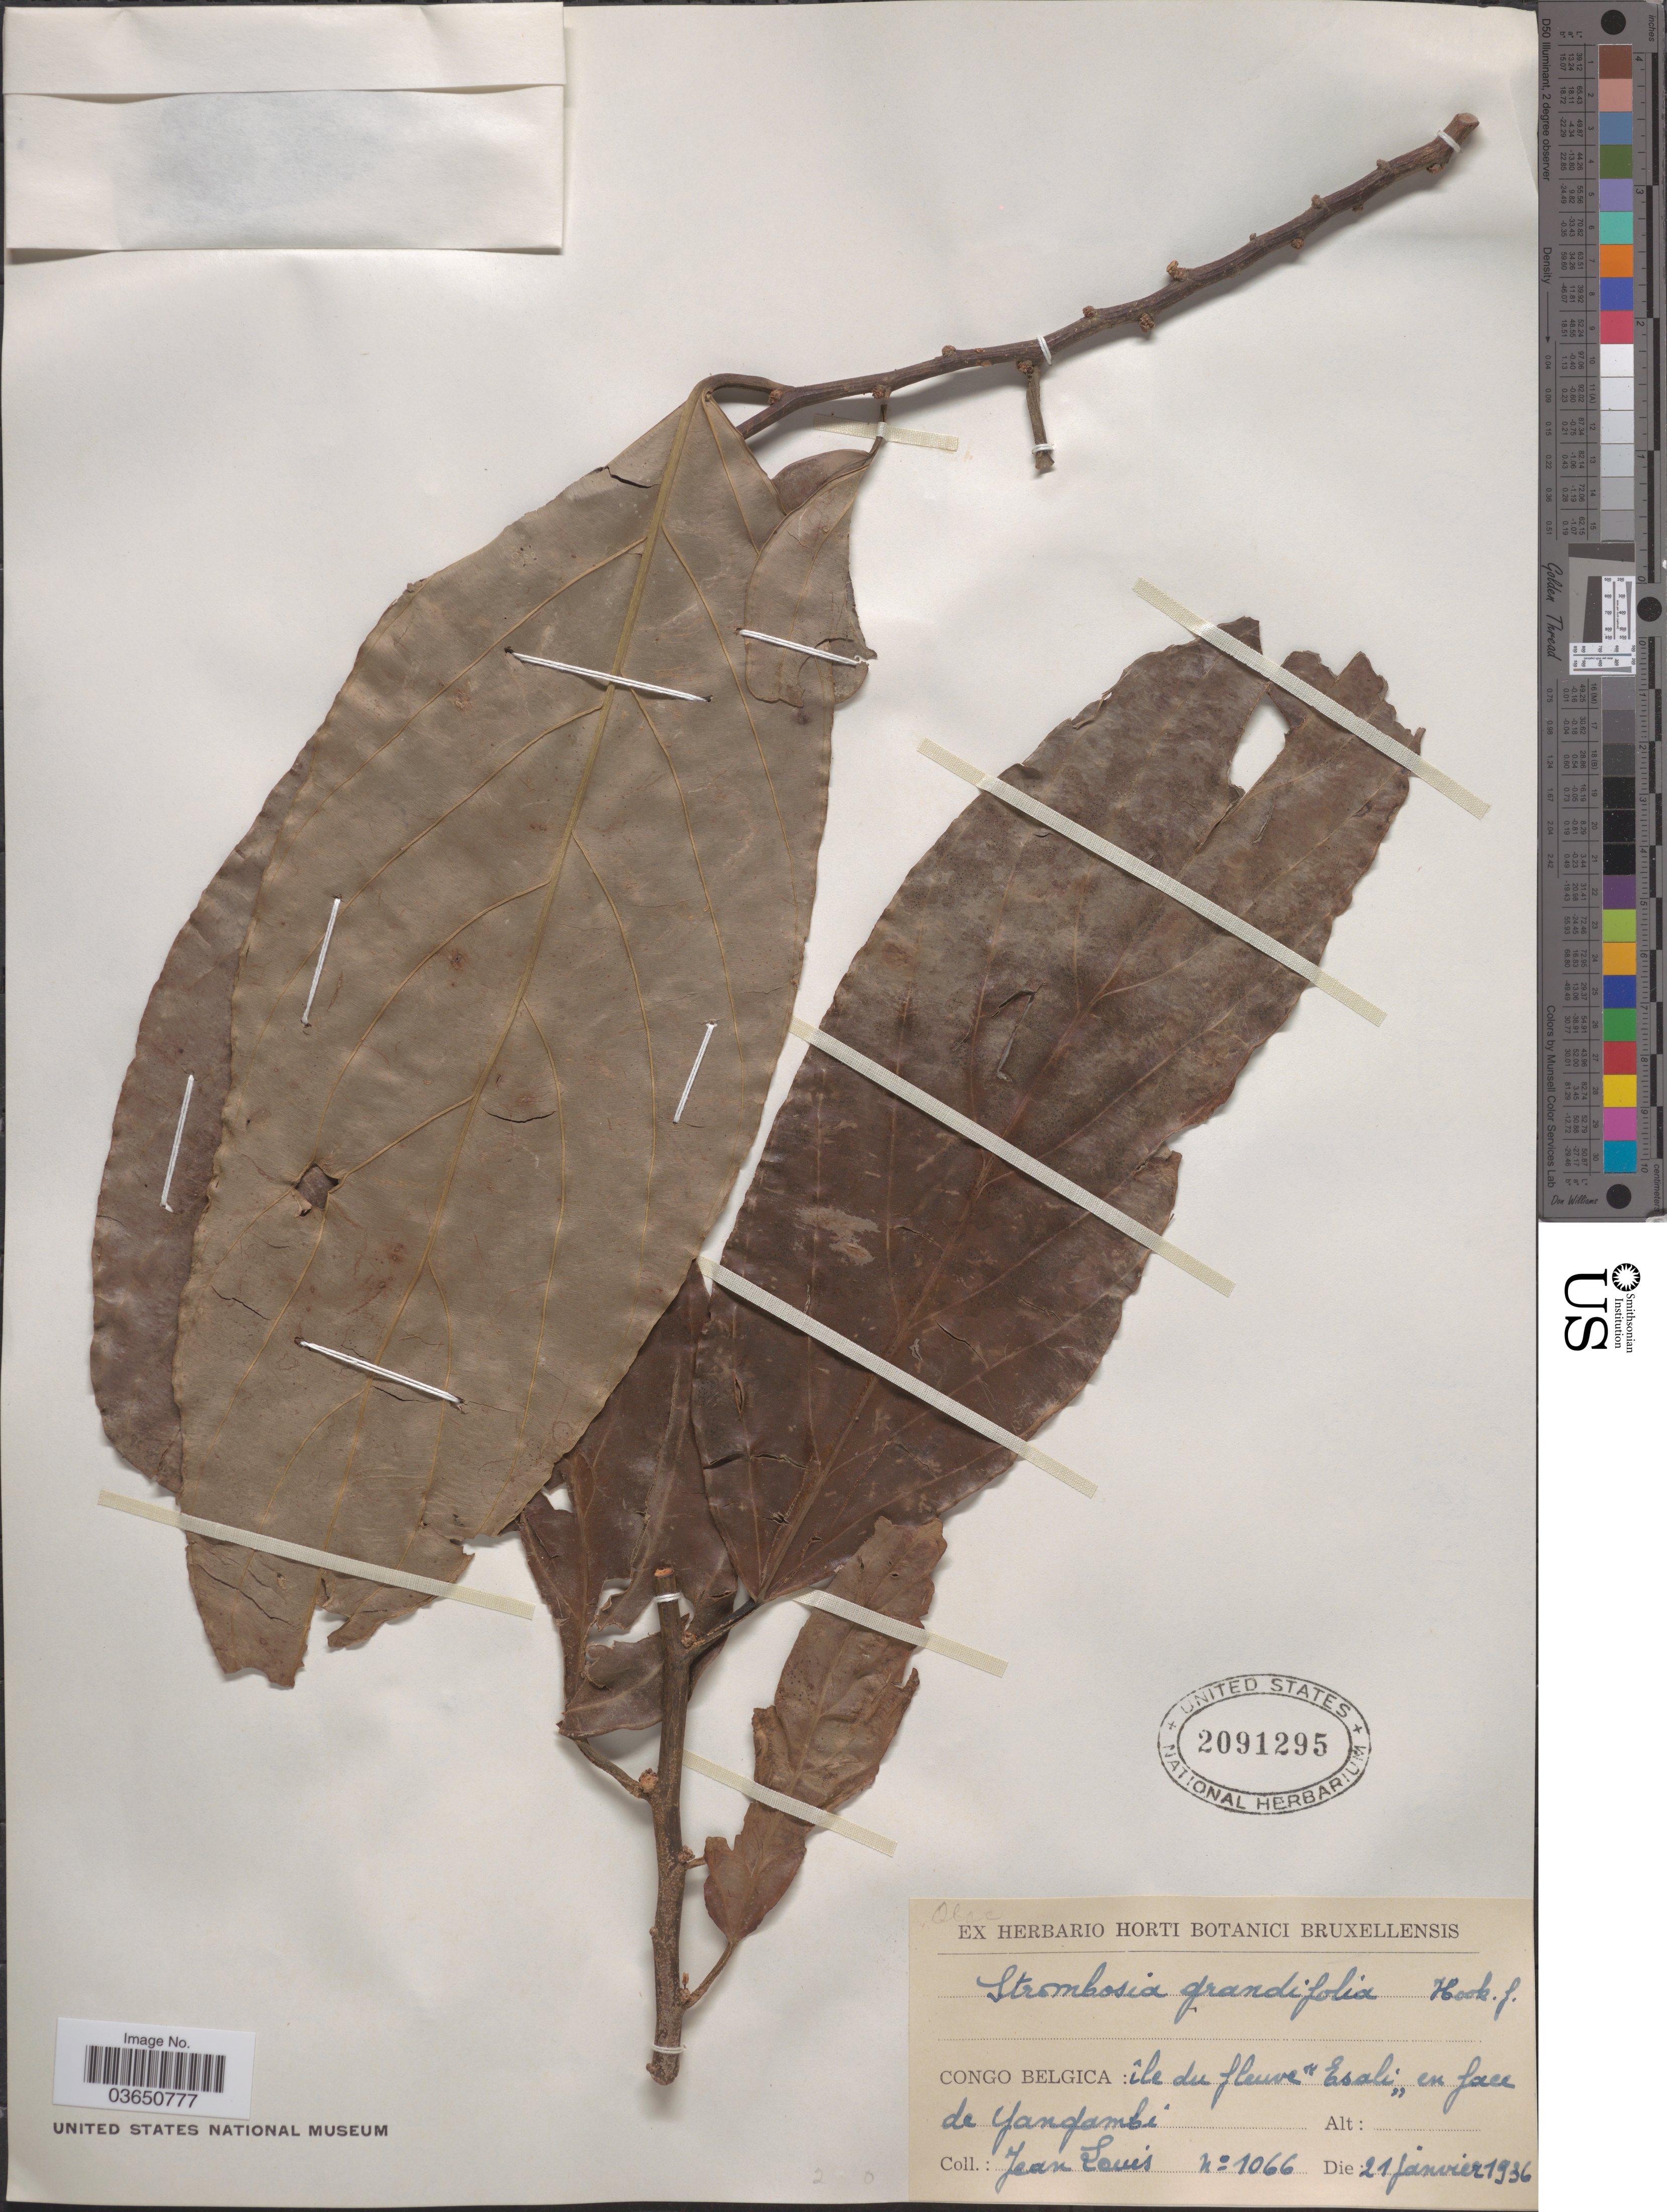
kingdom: Plantae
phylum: Tracheophyta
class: Magnoliopsida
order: Santalales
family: Strombosiaceae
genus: Strombosia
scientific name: Strombosia grandifolia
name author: Hook. f. ex Benth.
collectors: J. Louis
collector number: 1066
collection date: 1936-01-21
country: Congo, Democratic Republic of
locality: Congo Belgica: île du fleuve "Esali" en face de Yangambi.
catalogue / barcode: US 2091295